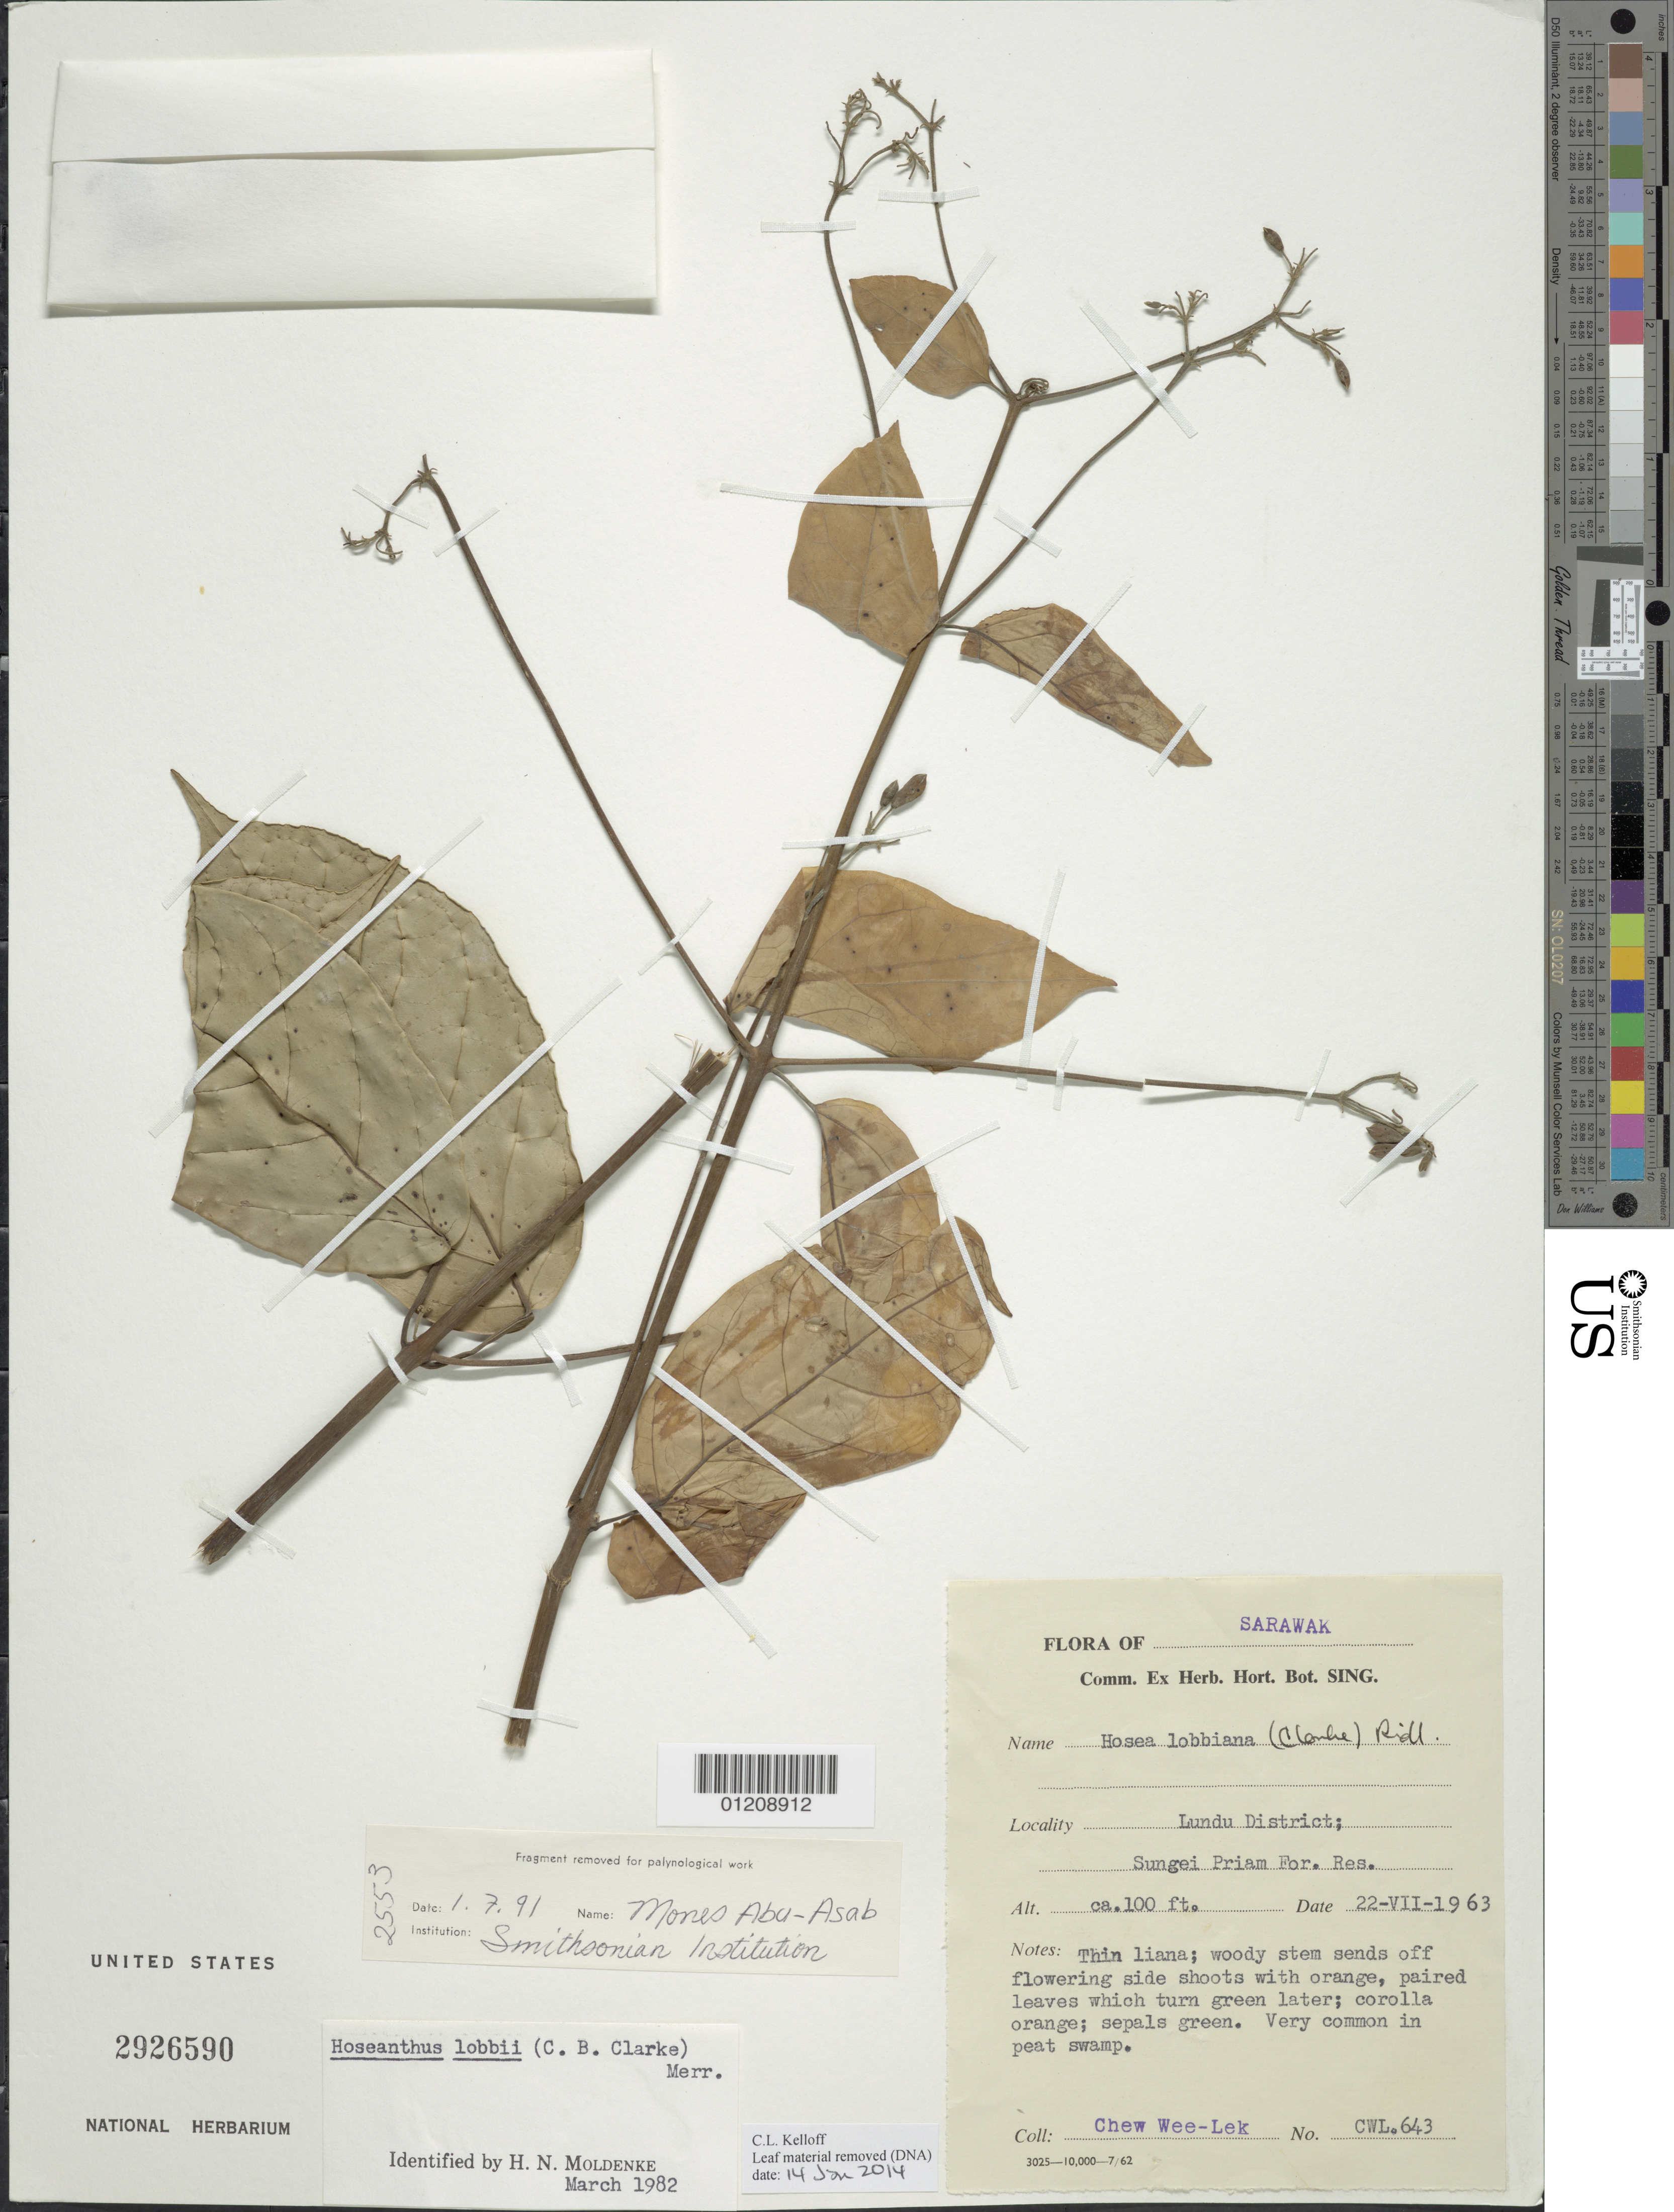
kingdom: Plantae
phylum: Tracheophyta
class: Magnoliopsida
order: Lamiales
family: Lamiaceae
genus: Hosea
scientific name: Hosea lobbii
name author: (C.B. Clarke) Ridl.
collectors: C. Wee-Lek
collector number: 643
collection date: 1963-07-22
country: Malaysia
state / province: Sarawak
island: Borneo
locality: Sarawak, Lundu Dist., Sungei Priam Forest Reserve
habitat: very common in peat swamp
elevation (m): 30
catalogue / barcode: US 2926590